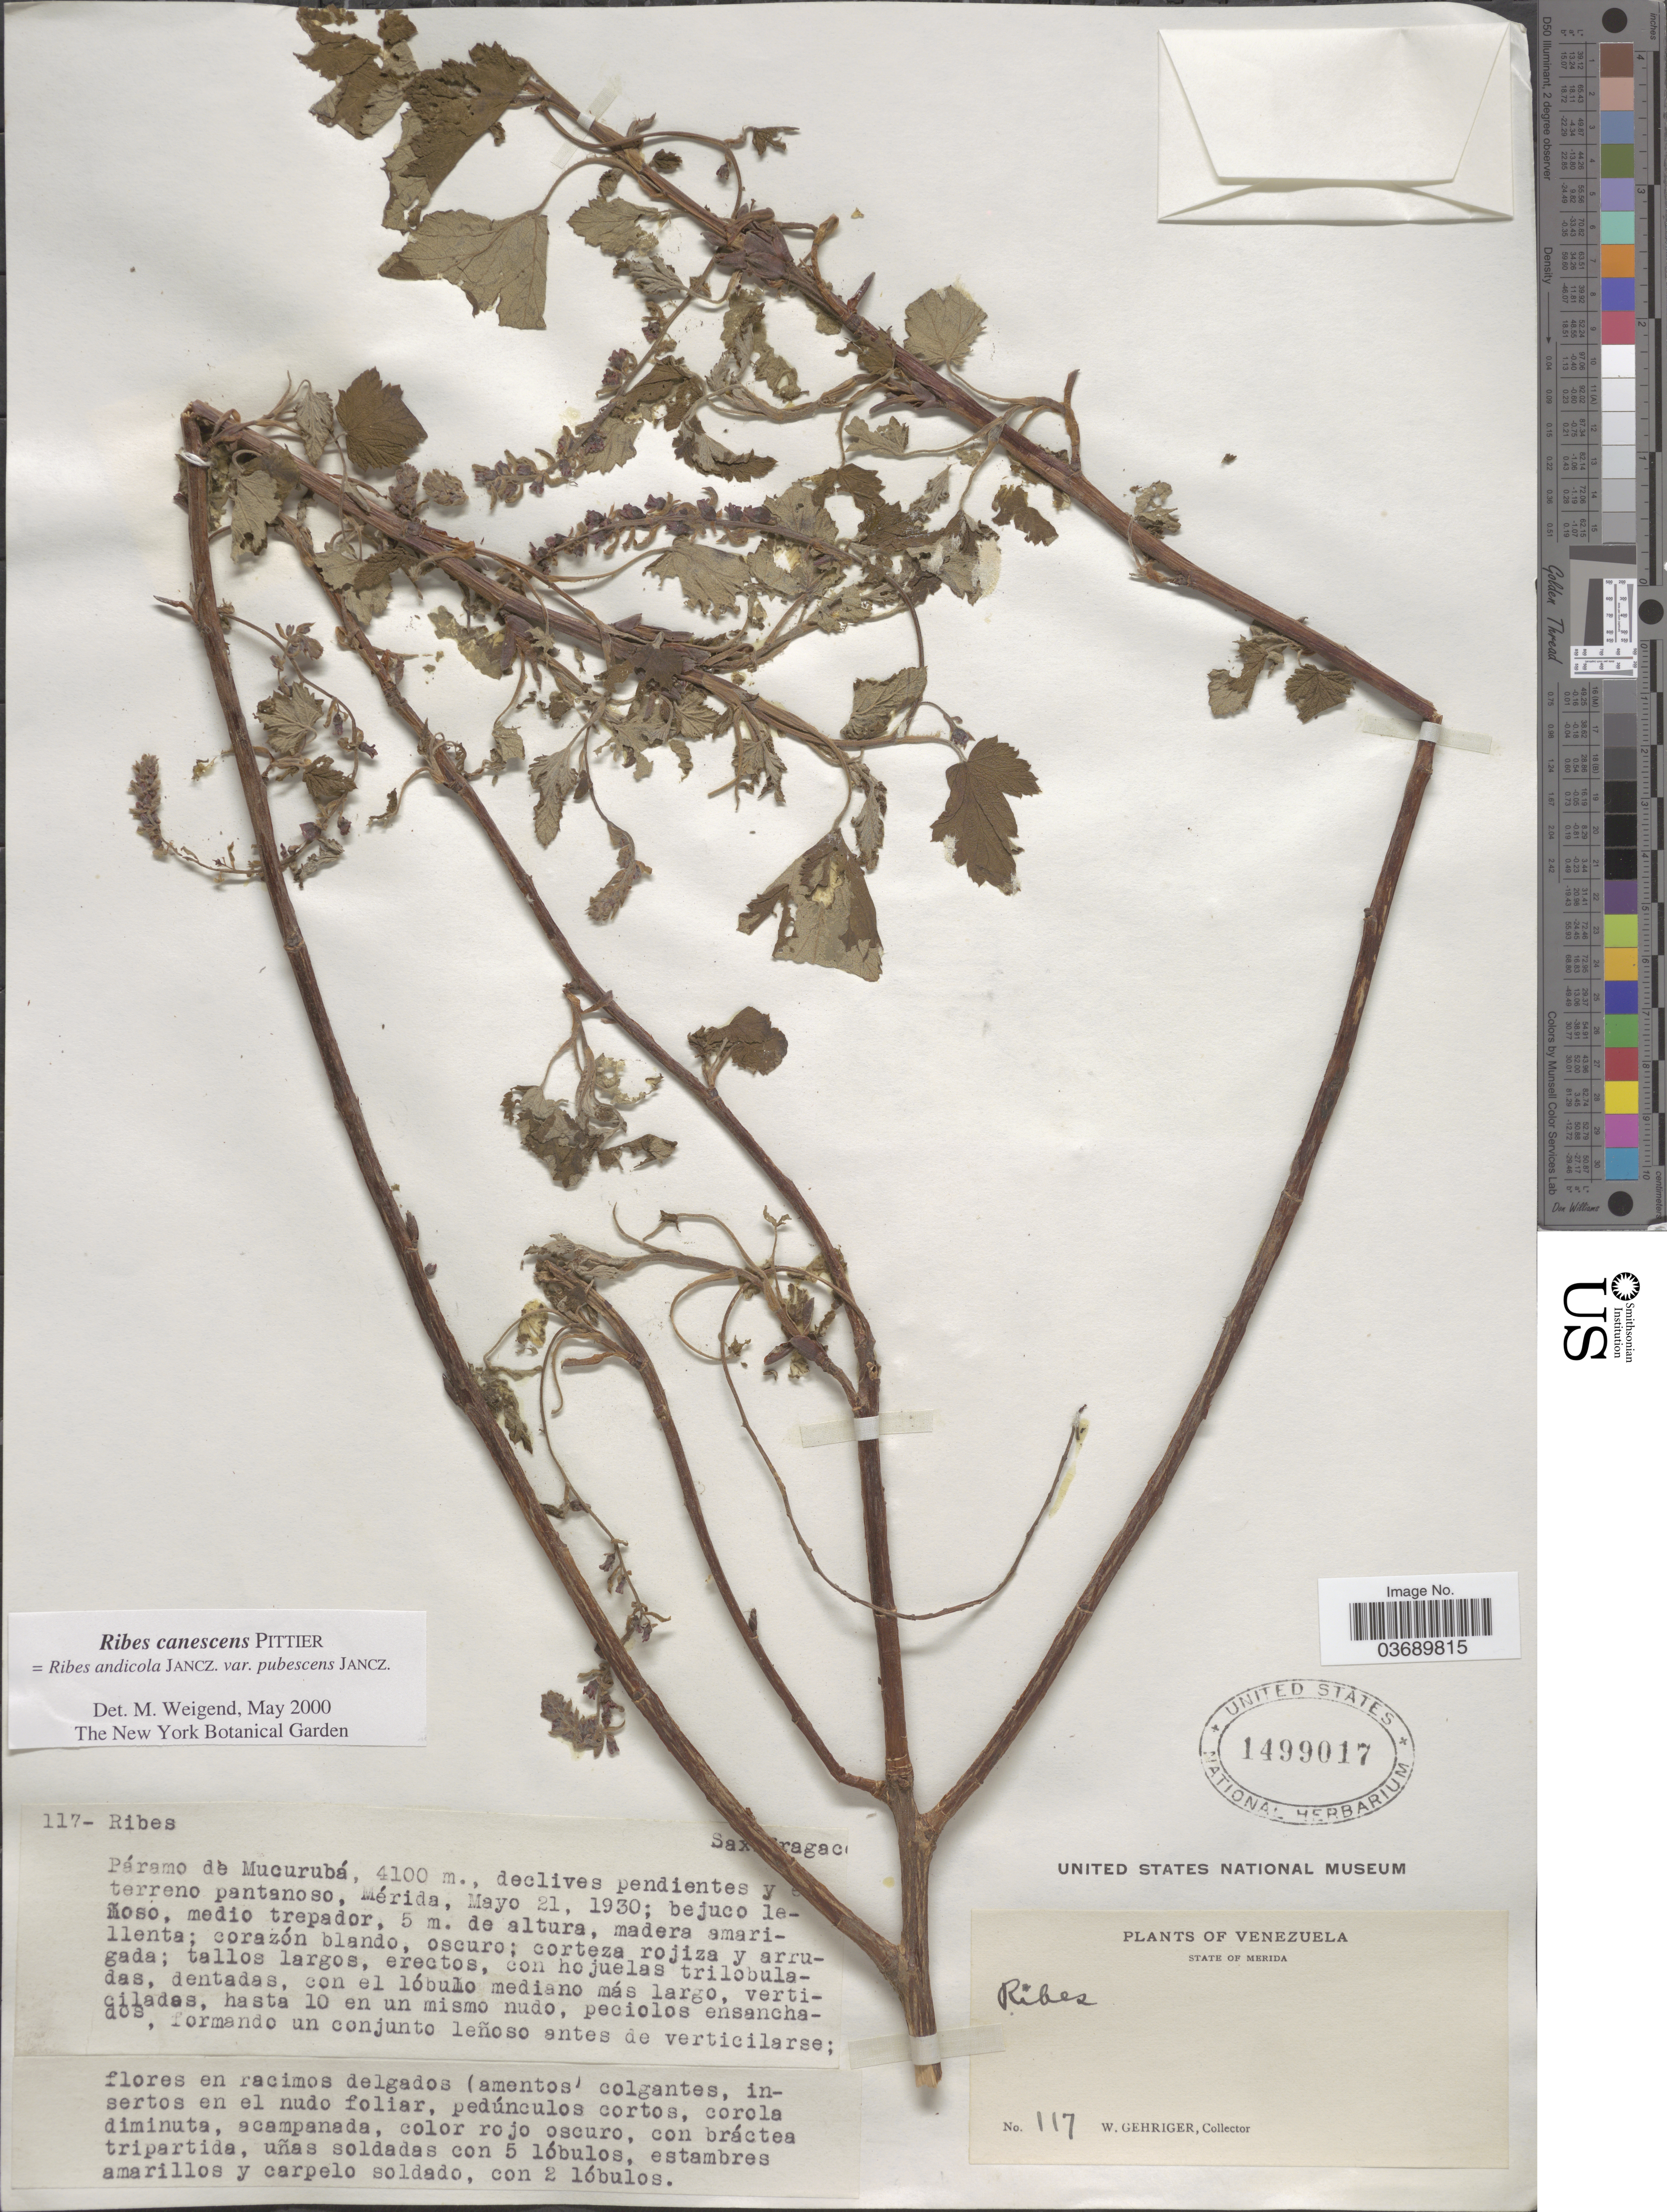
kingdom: Plantae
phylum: Tracheophyta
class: Magnoliopsida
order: Saxifragales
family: Grossulariaceae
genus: Ribes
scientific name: Ribes canescens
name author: Pittier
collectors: W. Gehriger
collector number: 117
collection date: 1930-05-21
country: Venezuela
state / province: Merida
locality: Páramo de Mucurubá.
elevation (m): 4100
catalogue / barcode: US 1499017